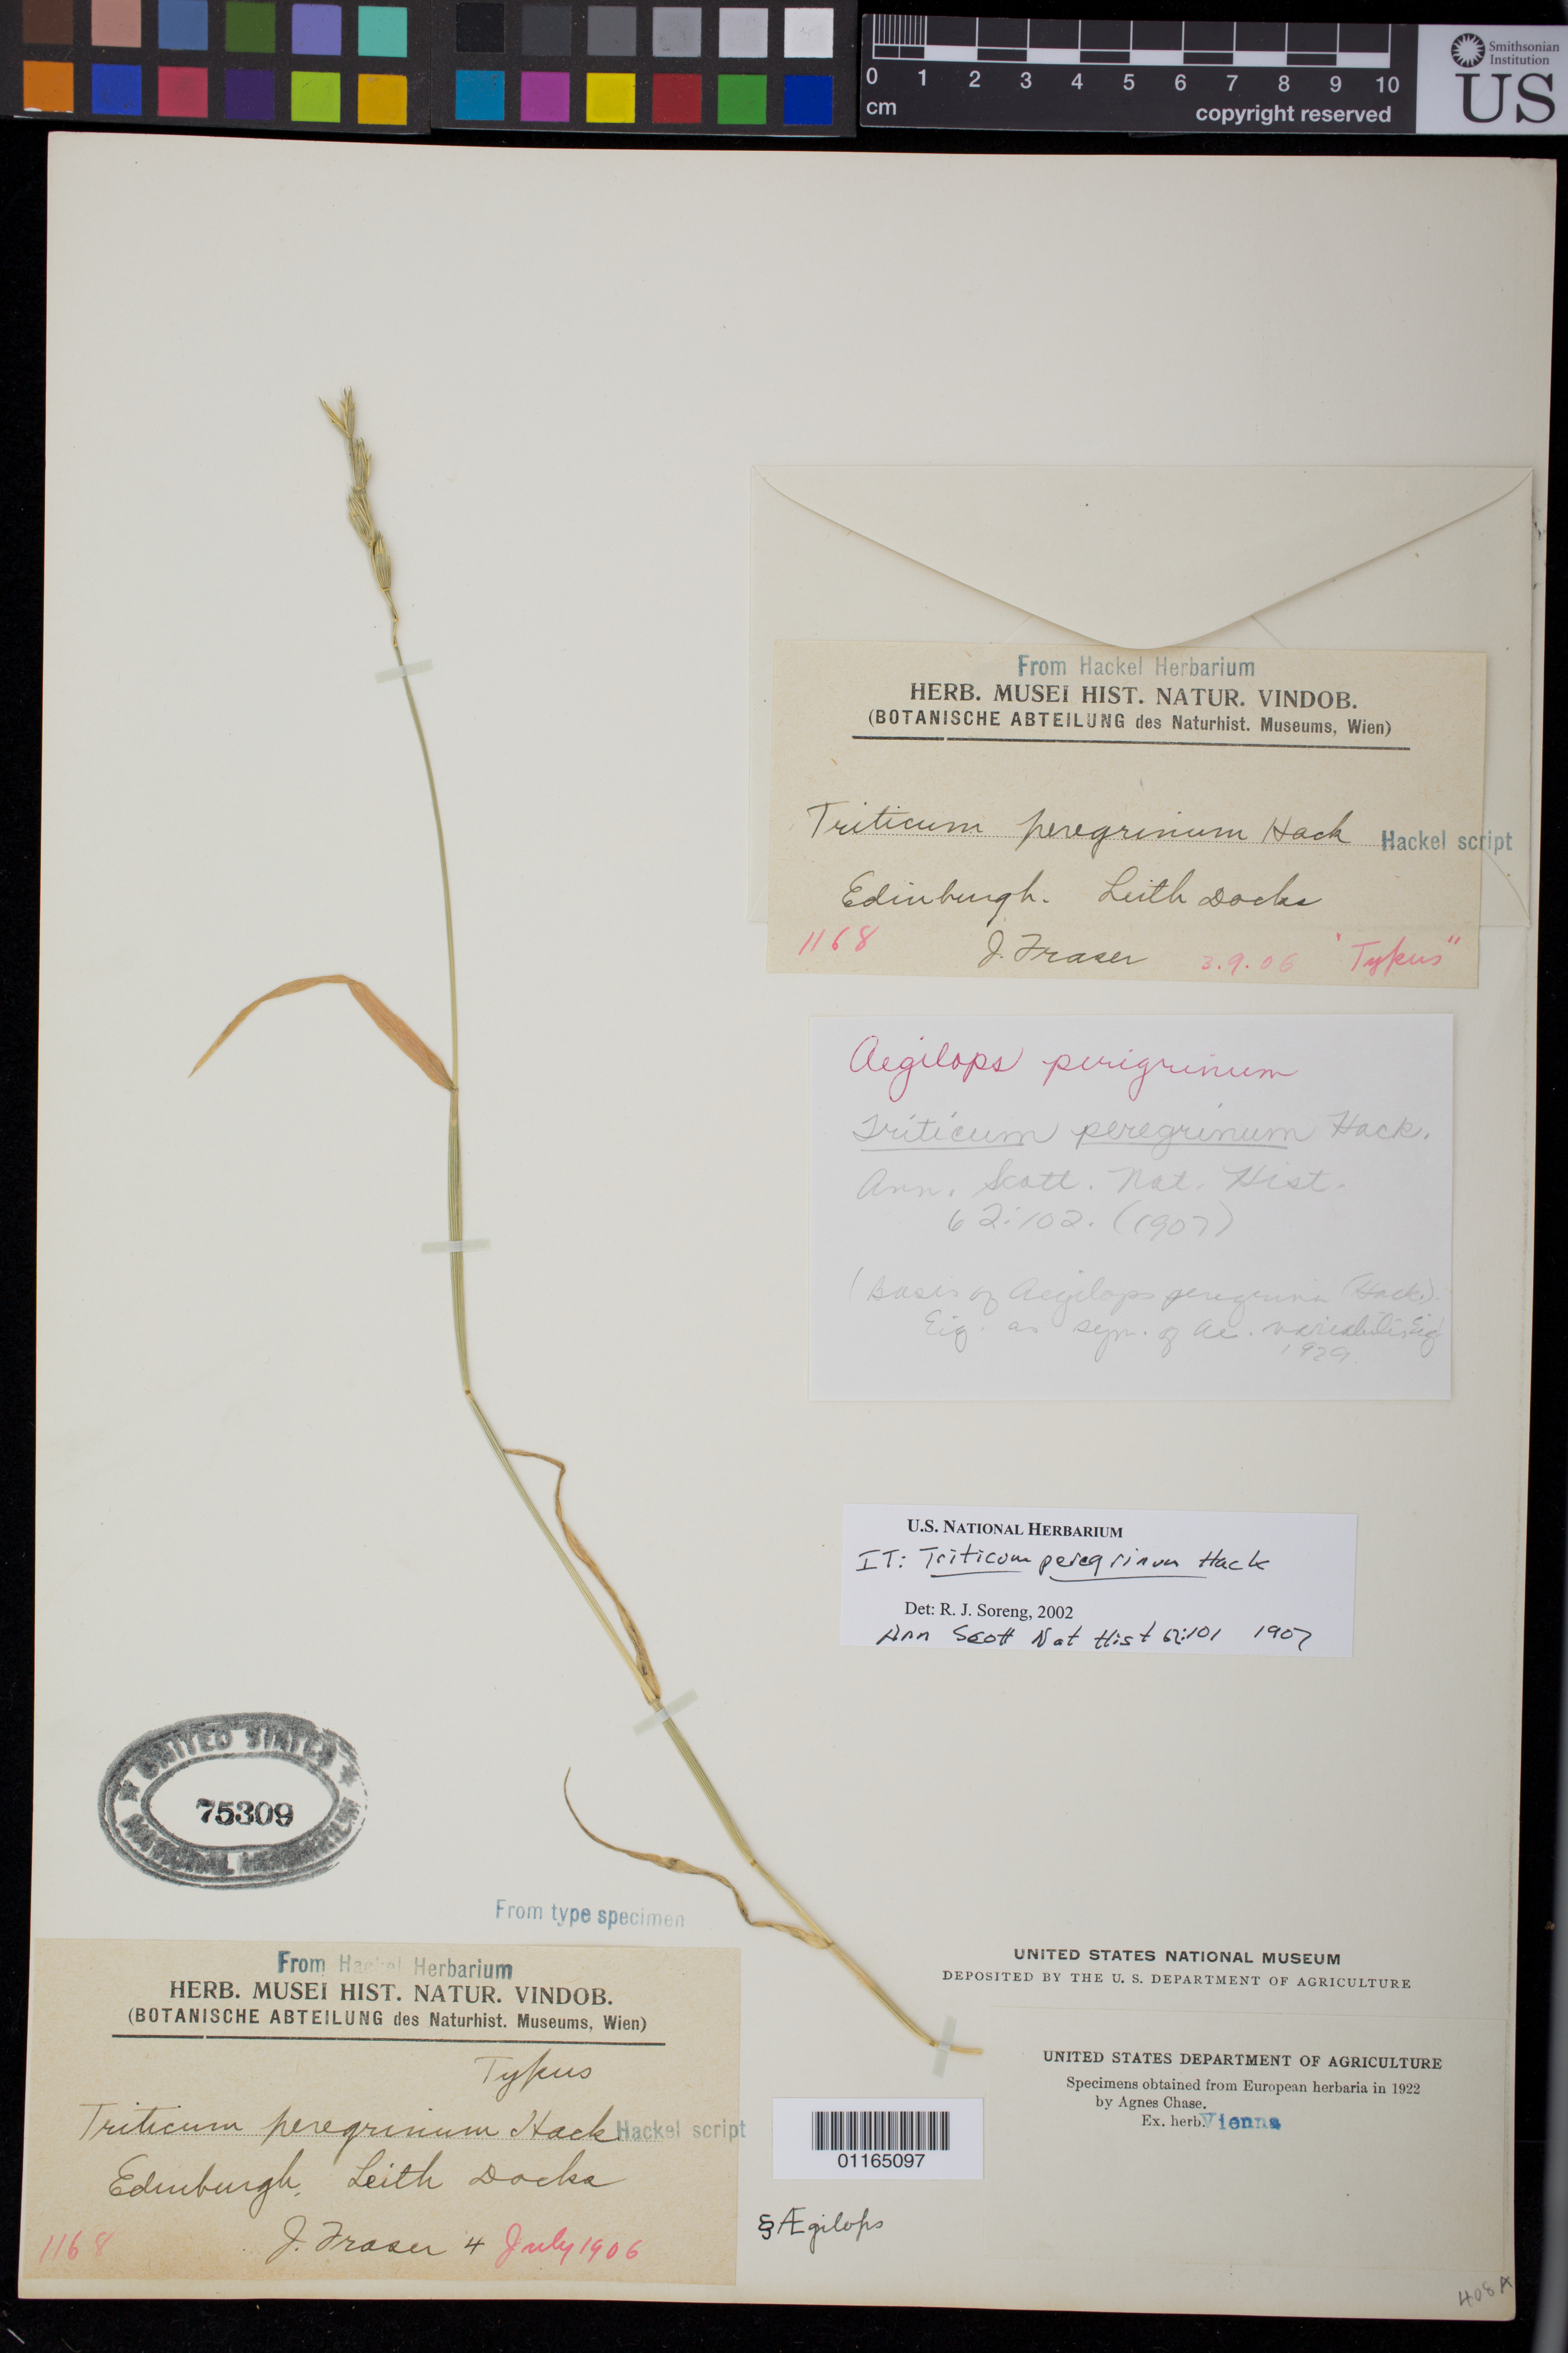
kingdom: Plantae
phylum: Tracheophyta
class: Liliopsida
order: Poales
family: Poaceae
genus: Triticum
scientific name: Triticum peregrinum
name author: Hack.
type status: Type Collection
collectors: J. Fraser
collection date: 1906-07-04/1906-09-03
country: United Kingdom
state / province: Scotland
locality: Leith Docks, Edinburgh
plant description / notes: Fragmentary material of type specimen ex herb. Hackel (Vienna). 2 separate elements mounted on sheet, possibly collected on different dates (suggesting name is based on syntypes).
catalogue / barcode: US 75309